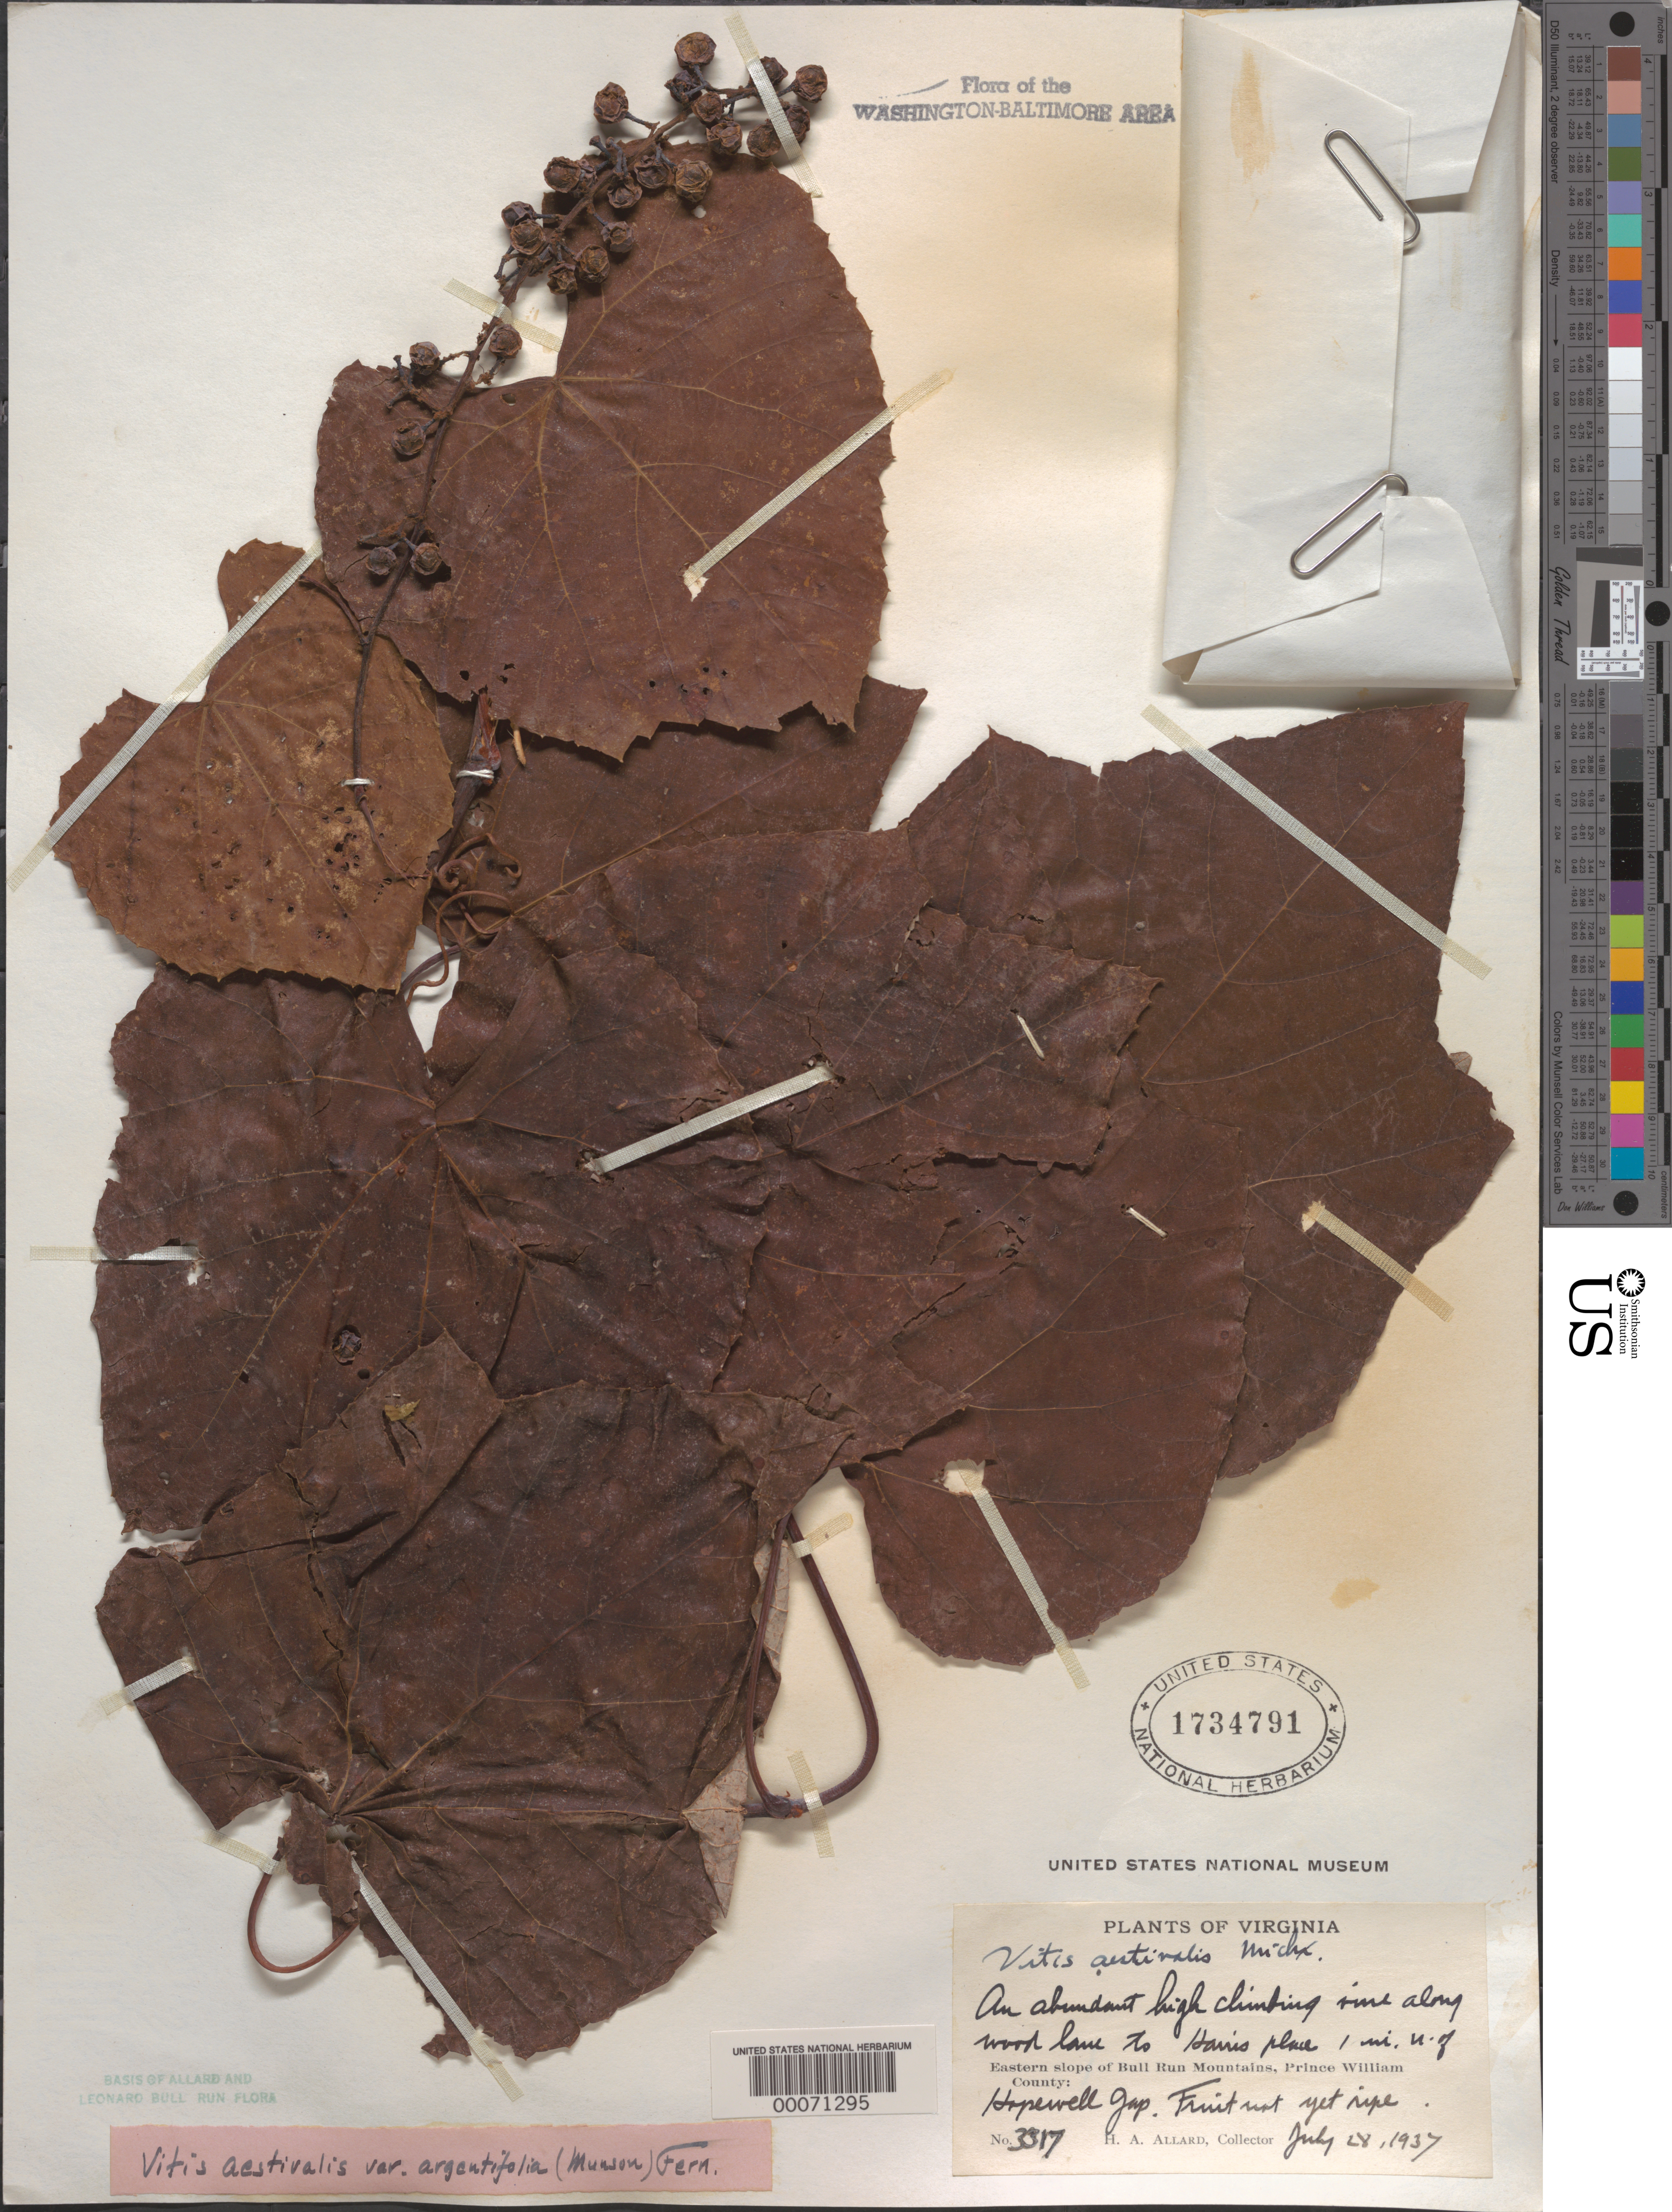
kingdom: Plantae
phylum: Tracheophyta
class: Magnoliopsida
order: Vitales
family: Vitaceae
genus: Vitis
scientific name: Vitis aestivalis var. argentifolia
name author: Michx.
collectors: H. A. Allard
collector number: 3317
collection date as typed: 28 Jul 1937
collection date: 1937-07-28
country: United States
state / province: Virginia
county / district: Prince William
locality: North of Hopewell Gap, Harris Place vicinity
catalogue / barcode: US 1734791